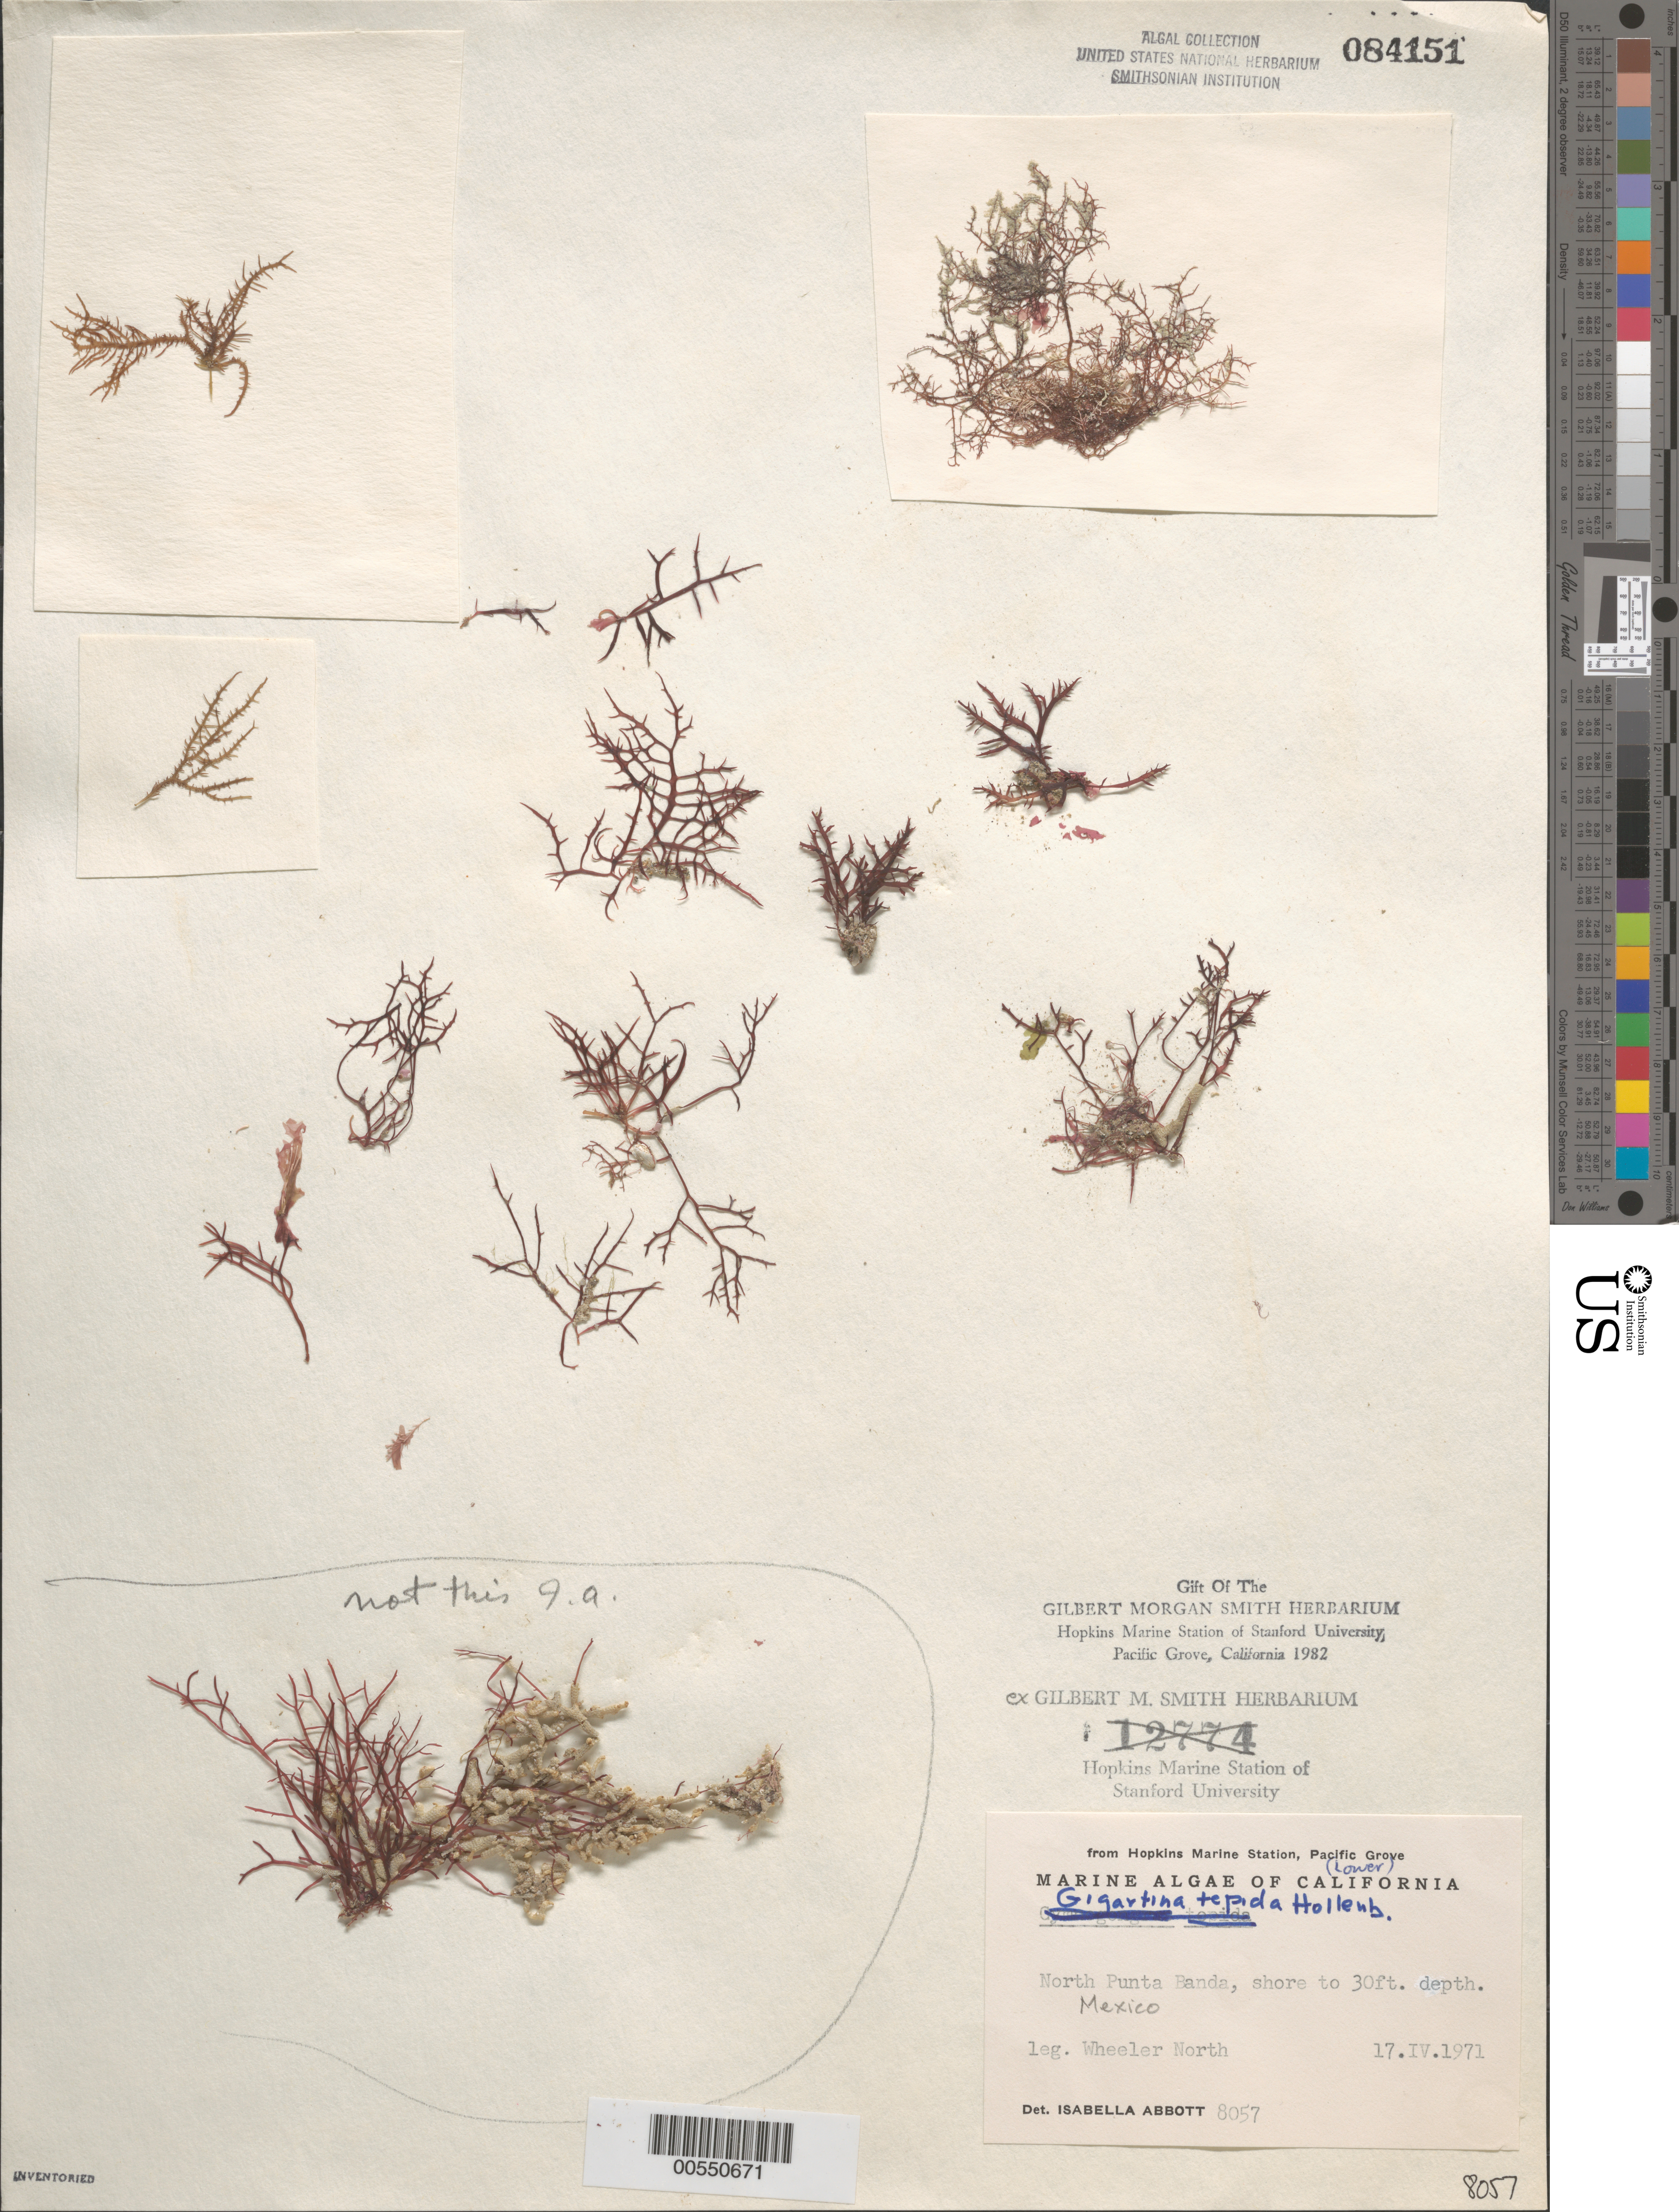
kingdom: Plantae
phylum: Rhodophyta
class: Florideophyceae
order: Gigartinales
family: Gigartinaceae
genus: Chondracanthus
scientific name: Chondracanthus tepidus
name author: (Hollenb.) Guiry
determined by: Algae name updating Project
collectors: W. North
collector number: IAA 8057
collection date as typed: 17 Apr 1971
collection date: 1971-04-17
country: Mexico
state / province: Baja California Norte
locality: North Punta Banda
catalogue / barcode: US 84151